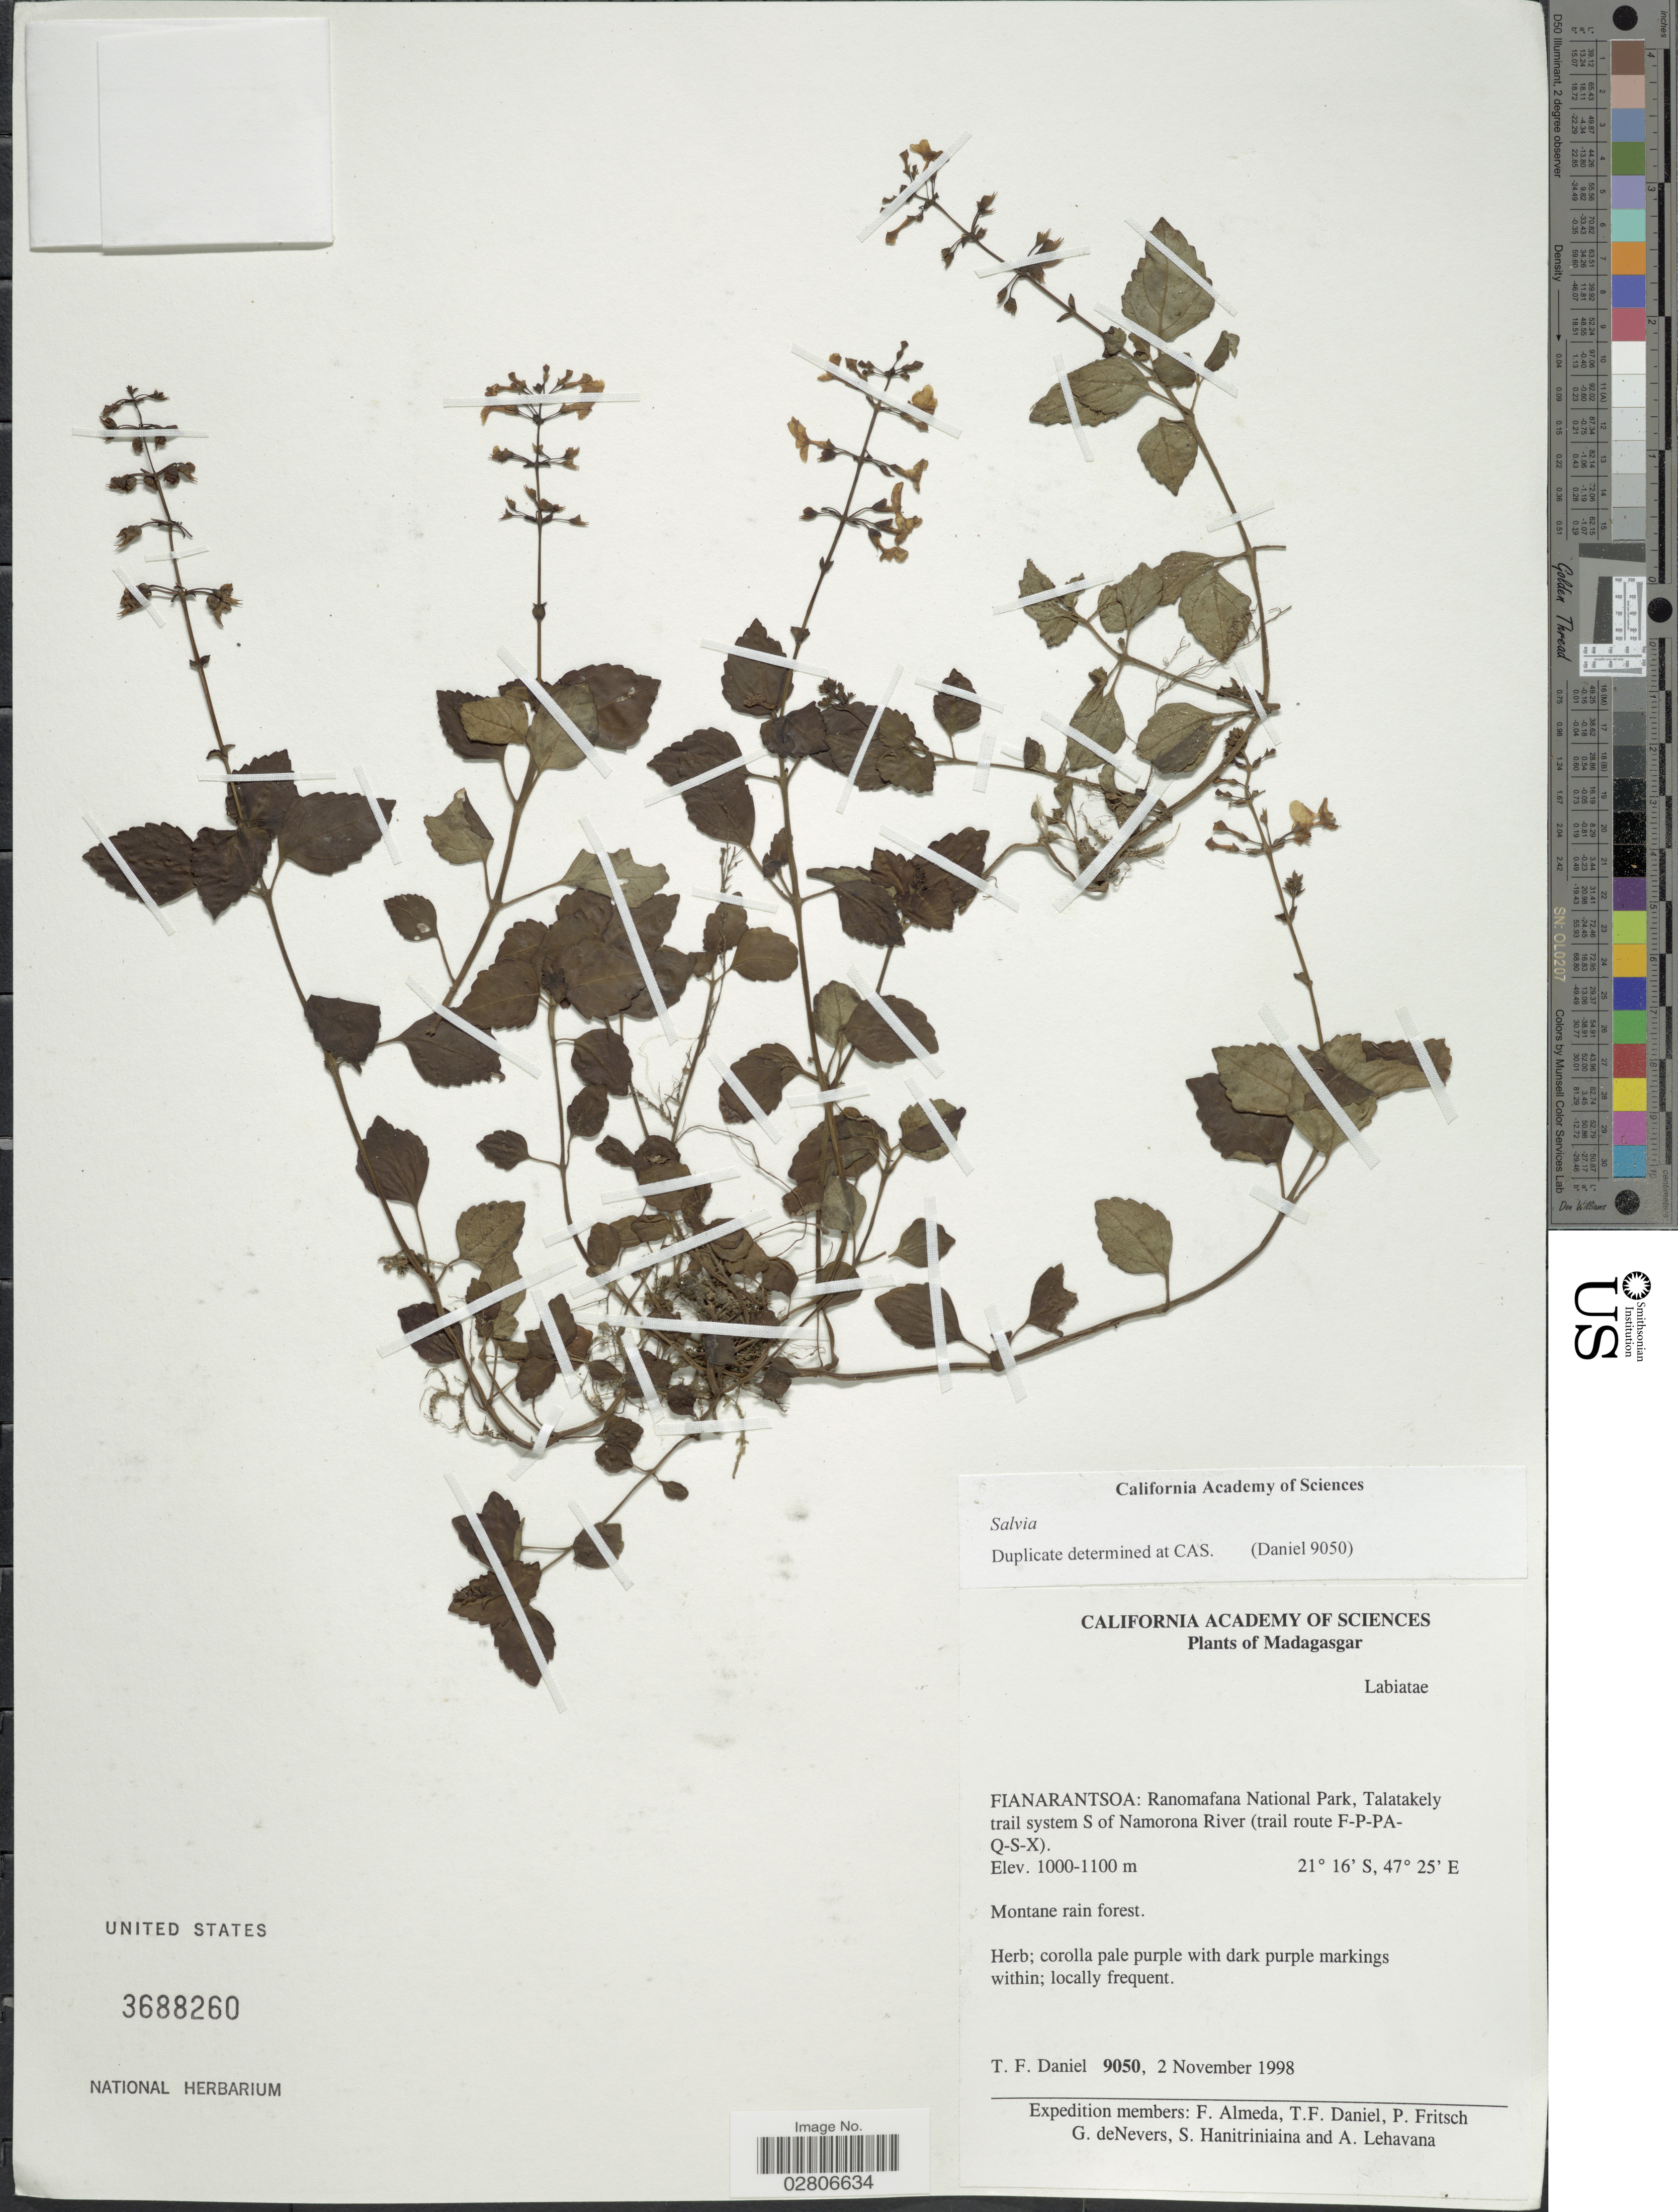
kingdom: Plantae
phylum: Tracheophyta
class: Magnoliopsida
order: Lamiales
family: Lamiaceae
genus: Salvia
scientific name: Salvia sp.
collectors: T. F. Daniel, F. Almeda, P. Fritsch, G. DeNevers & et al.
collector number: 9050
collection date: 1998-11-02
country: Madagascar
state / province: Vatovavy Fitovinany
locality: Ranomafana National Park, Talatakely trail system S of Namorona River (trail route F-P-PA-Q-S-X).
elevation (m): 1000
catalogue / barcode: US 3688260